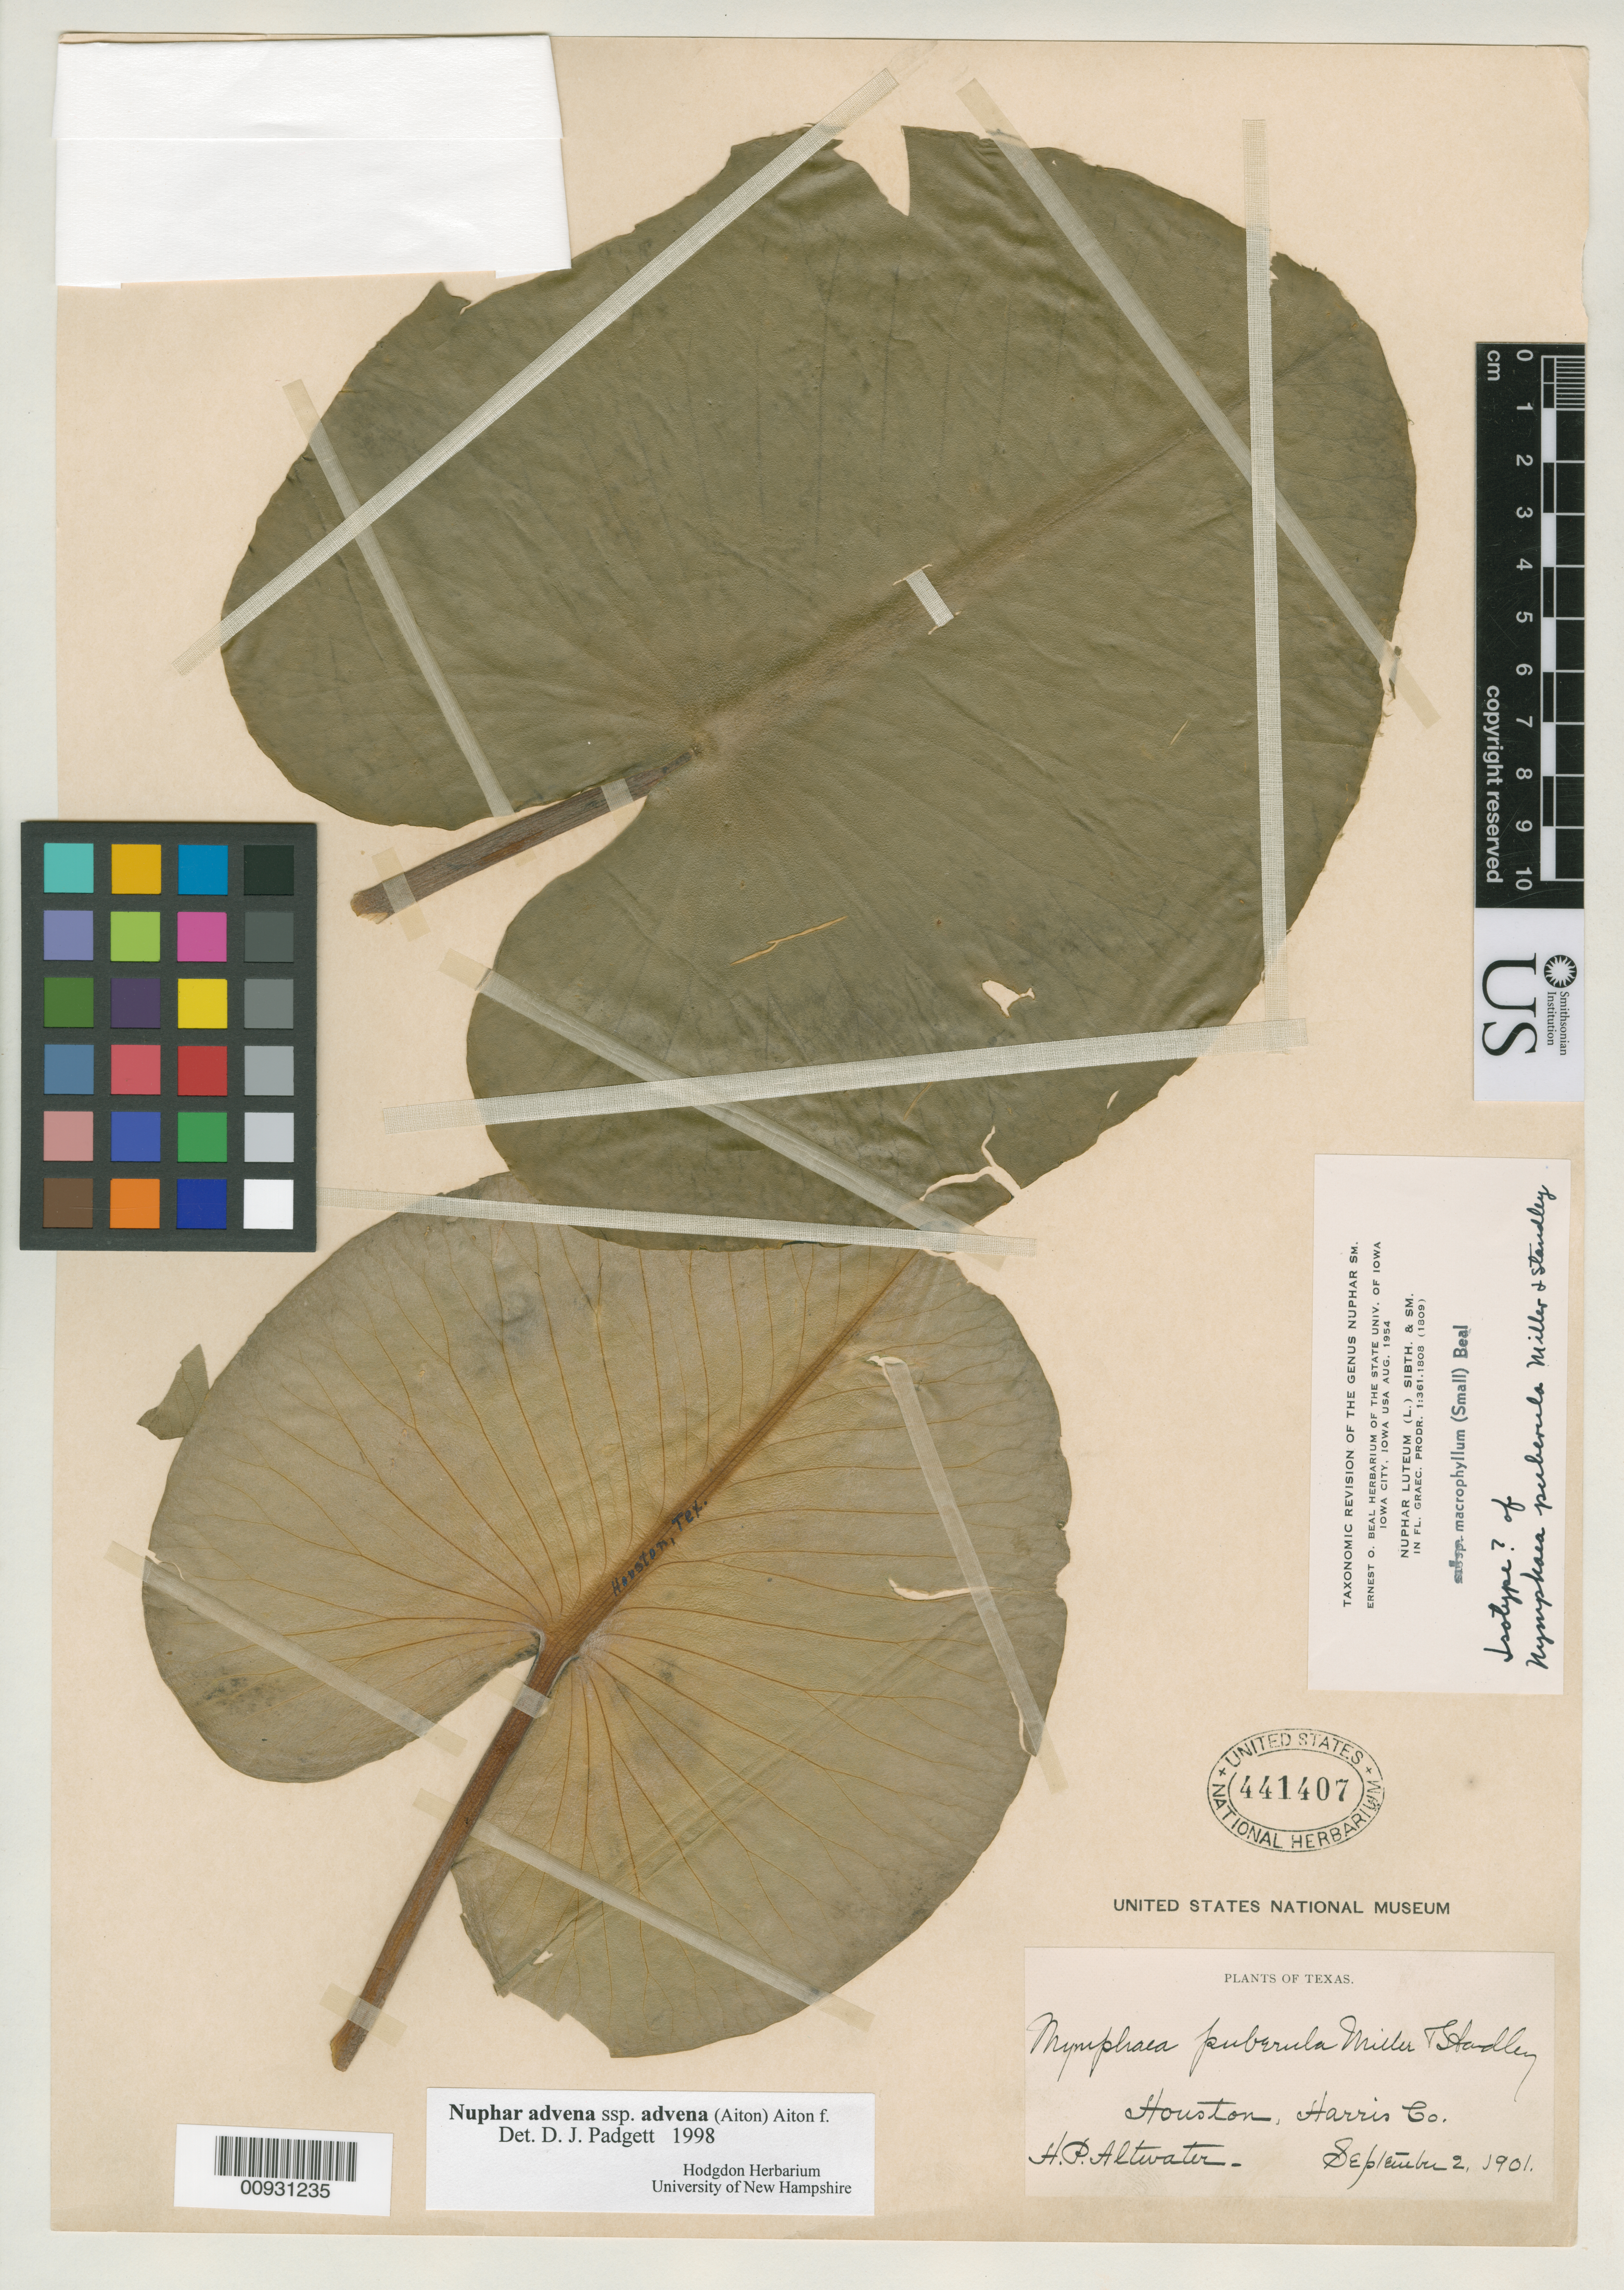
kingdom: Plantae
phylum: Tracheophyta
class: Magnoliopsida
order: Nymphaeales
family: Nymphaeaceae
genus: Nymphaea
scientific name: Nymphaea puberula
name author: G.S. Mill. & Standl.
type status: Possible Isotype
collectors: H. Altwater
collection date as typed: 02 Sep 1901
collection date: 1901-09-02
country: United States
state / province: Texas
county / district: Harris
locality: Houston, Harris Co.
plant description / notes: Apparently original material, but protologue cites collection date of 6 Sep 1901. Holotype ("Type in the U.S. National Herbarium, collected in Brays Bayou, about 4 miles south of Houston, Texas.... Preserved in formalin") not found.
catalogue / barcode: US 441407